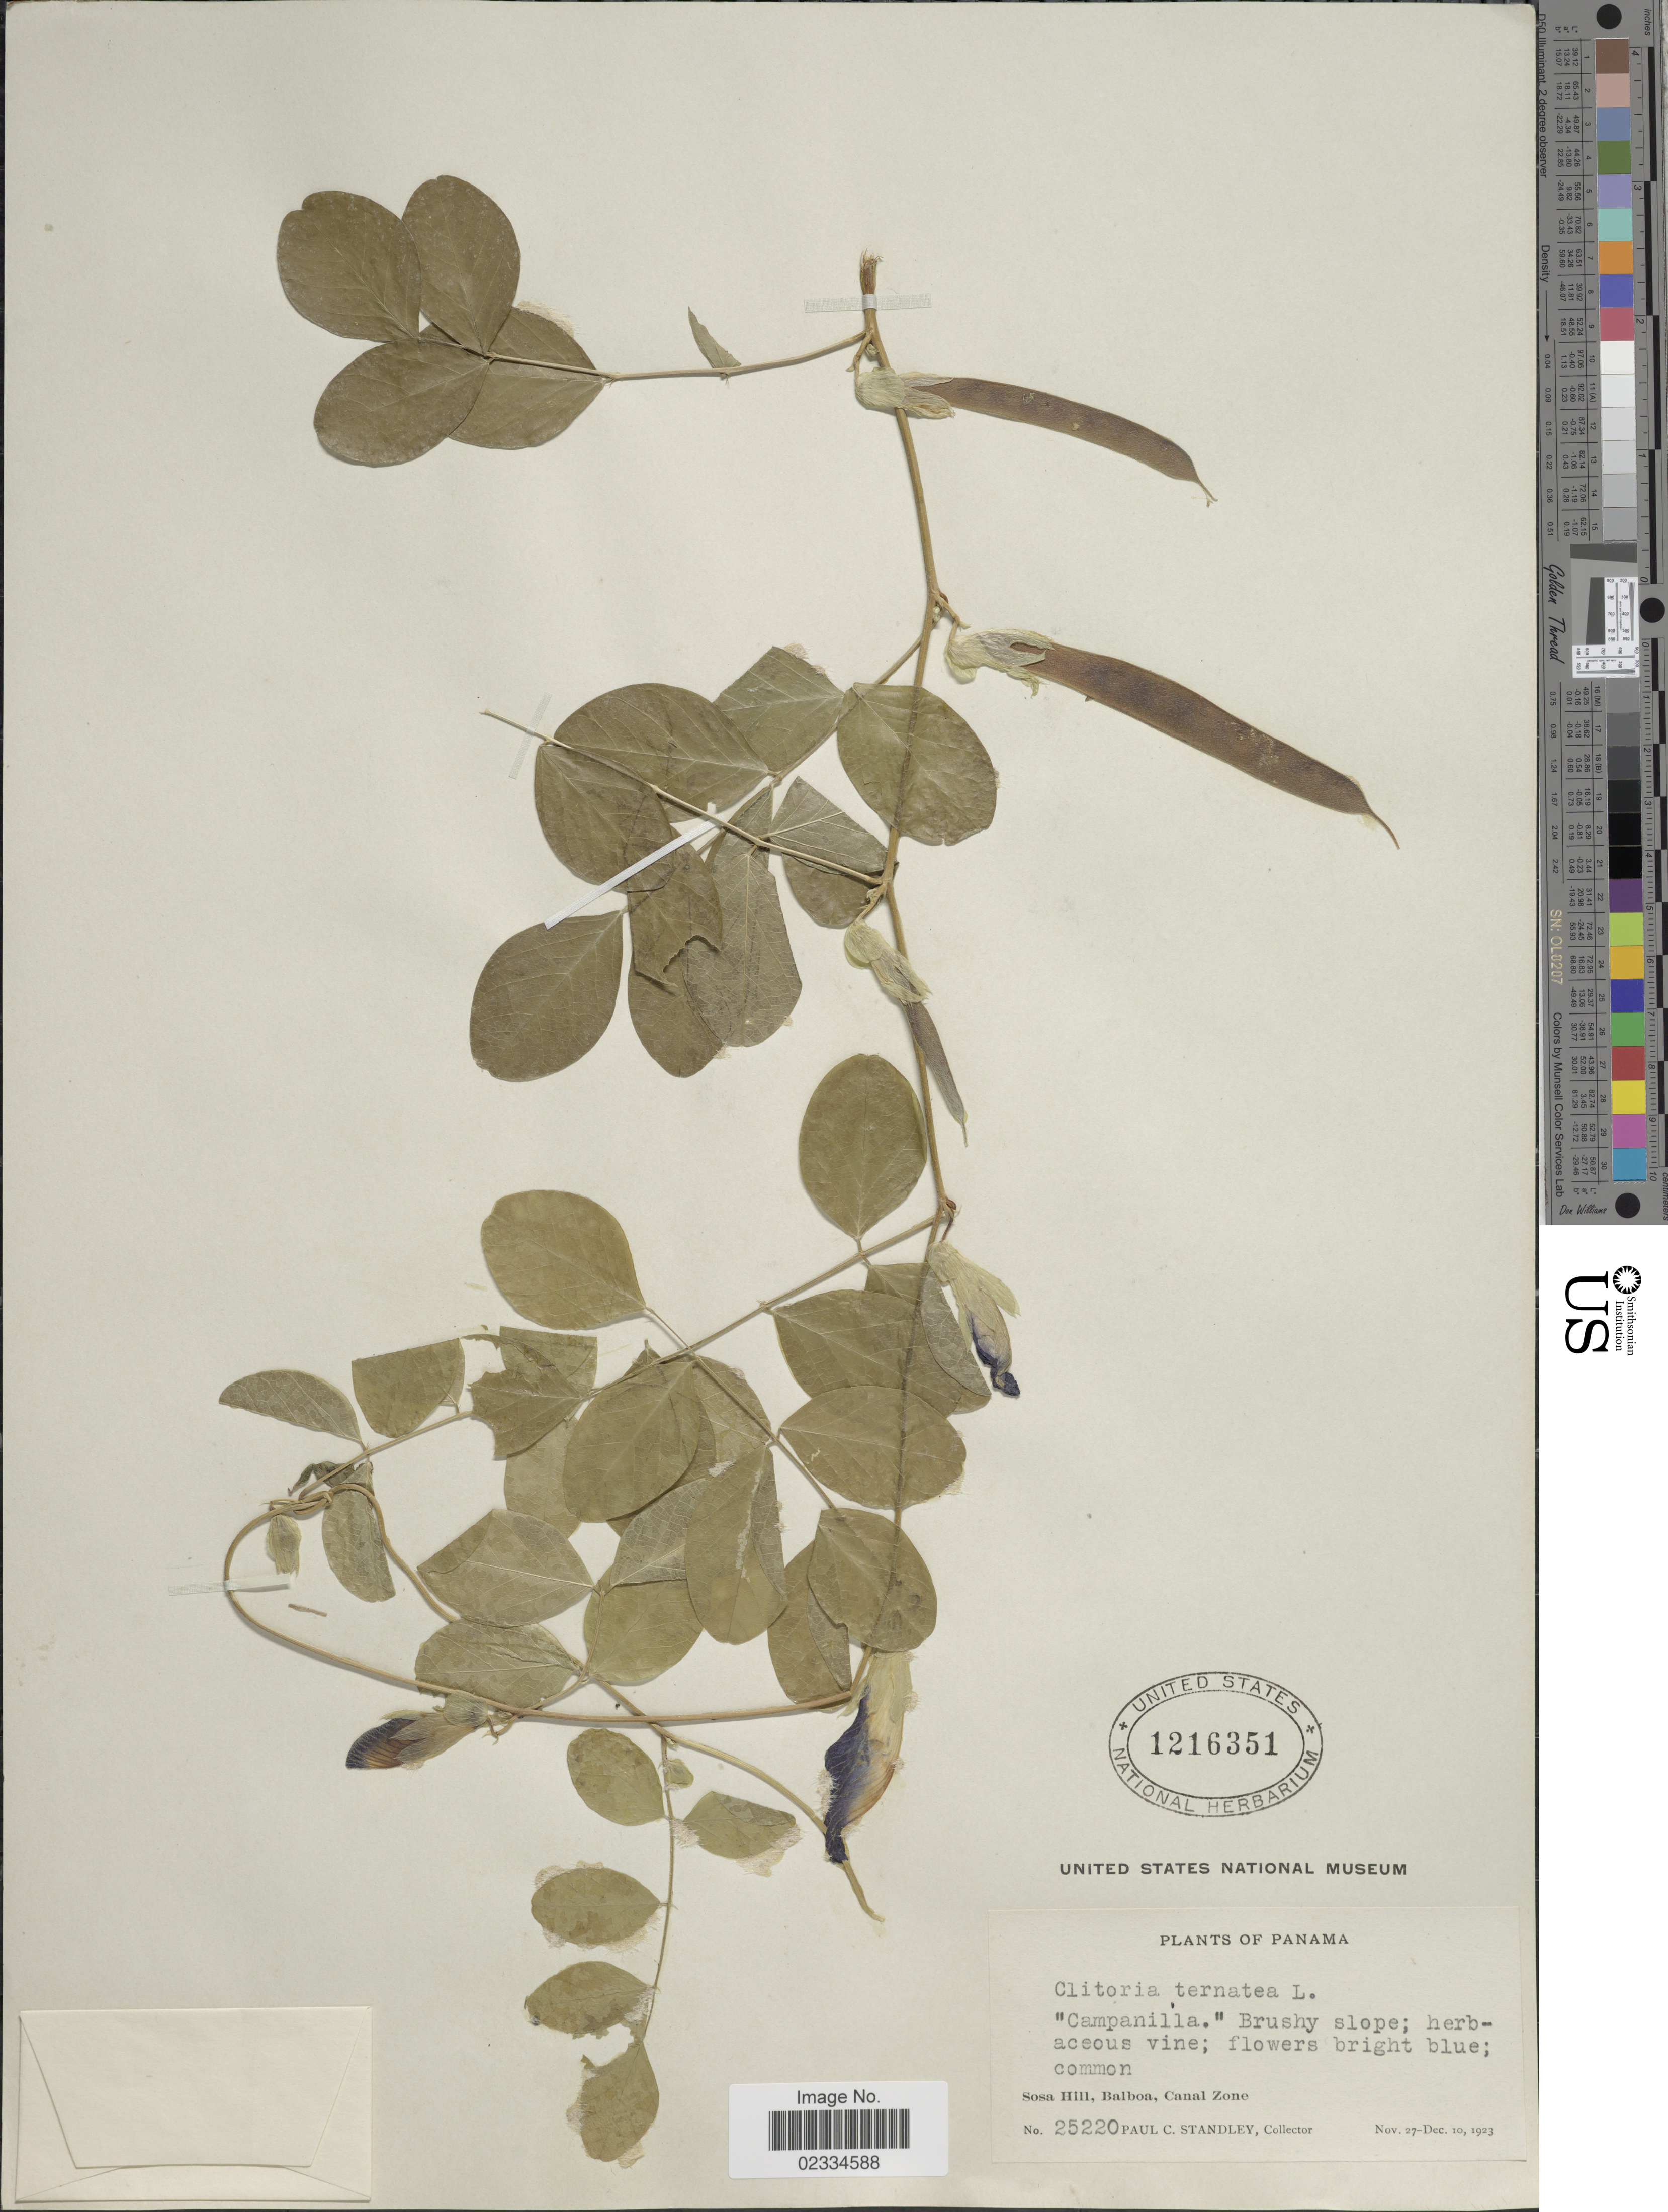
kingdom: Plantae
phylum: Tracheophyta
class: Magnoliopsida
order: Fabales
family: Fabaceae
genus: Clitoria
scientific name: Clitoria ternatea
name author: L.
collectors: P. C. Standley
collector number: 25220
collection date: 1923-11-27/1923-12-10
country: Panama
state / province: Colón / Panamá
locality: Sosa Hill, Balboa, Canal Zone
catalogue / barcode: US 1216351